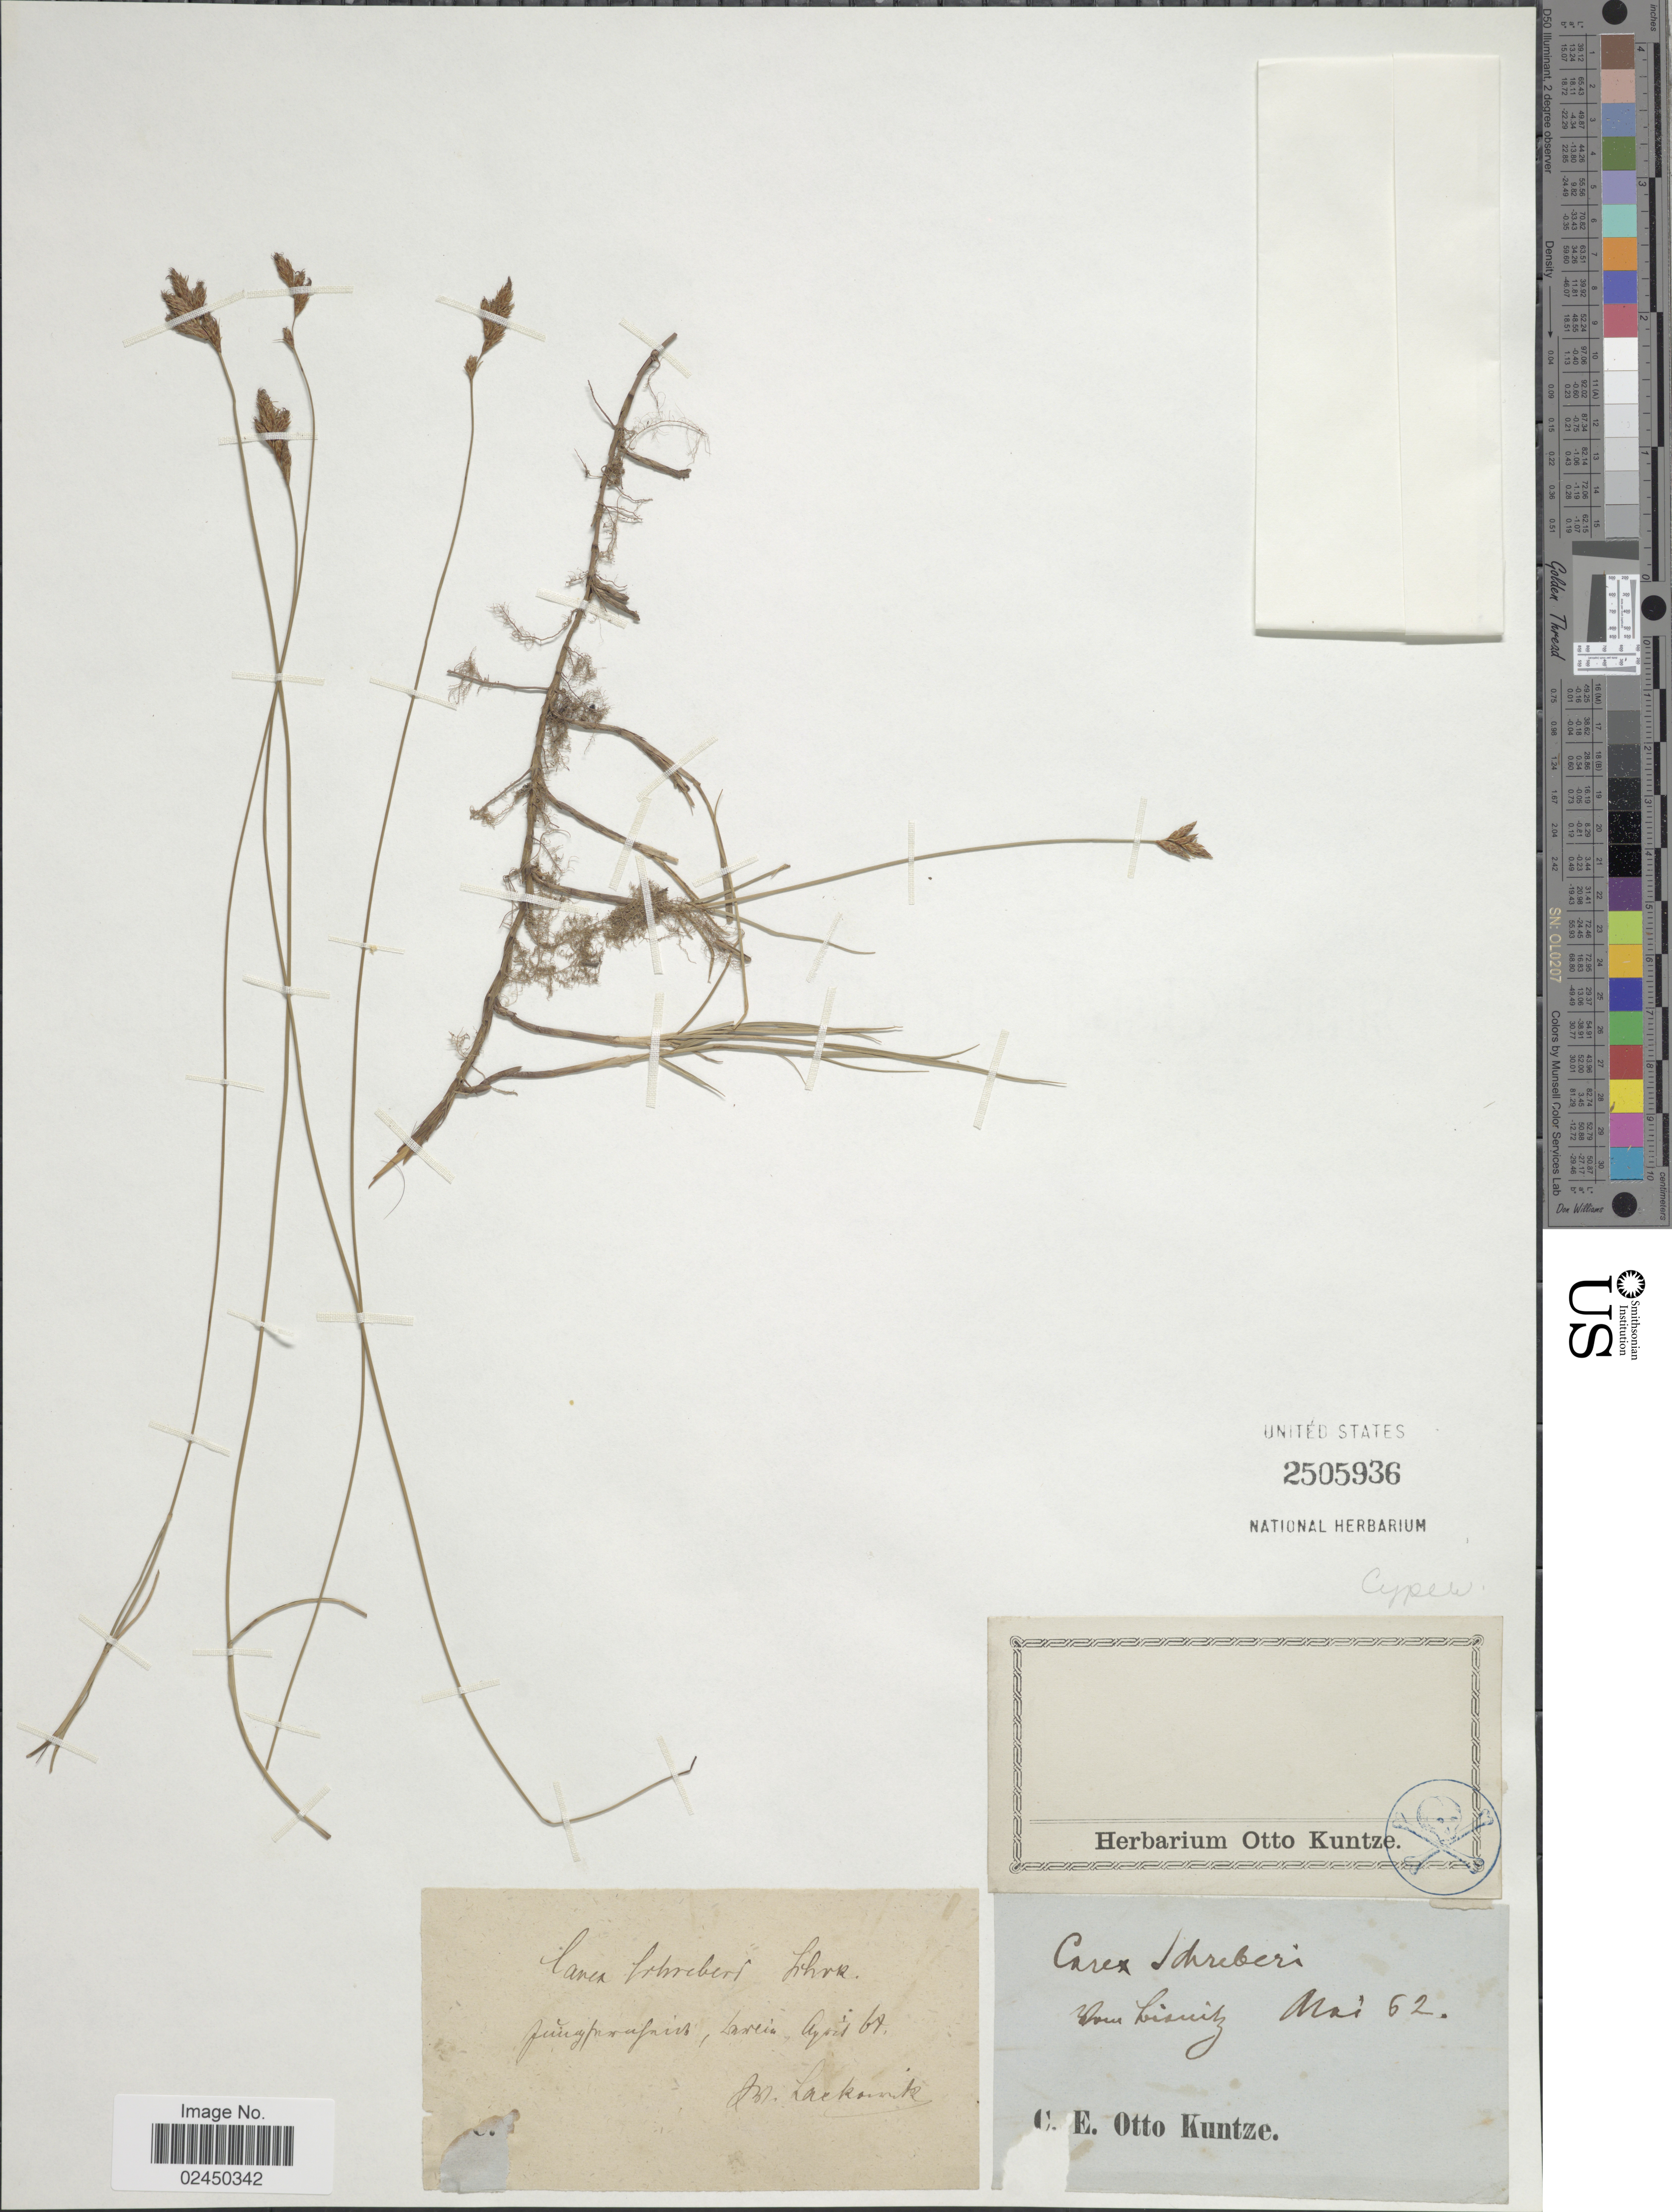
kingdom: Plantae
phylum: Tracheophyta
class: Liliopsida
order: Poales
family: Cyperaceae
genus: Carex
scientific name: Carex praecox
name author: Schreb.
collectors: C.E.O. Kuntze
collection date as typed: Transcribed d/m/y: /5/62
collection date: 1862-05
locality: Quie Lisnuitz [interpreted]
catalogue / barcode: US 2505936